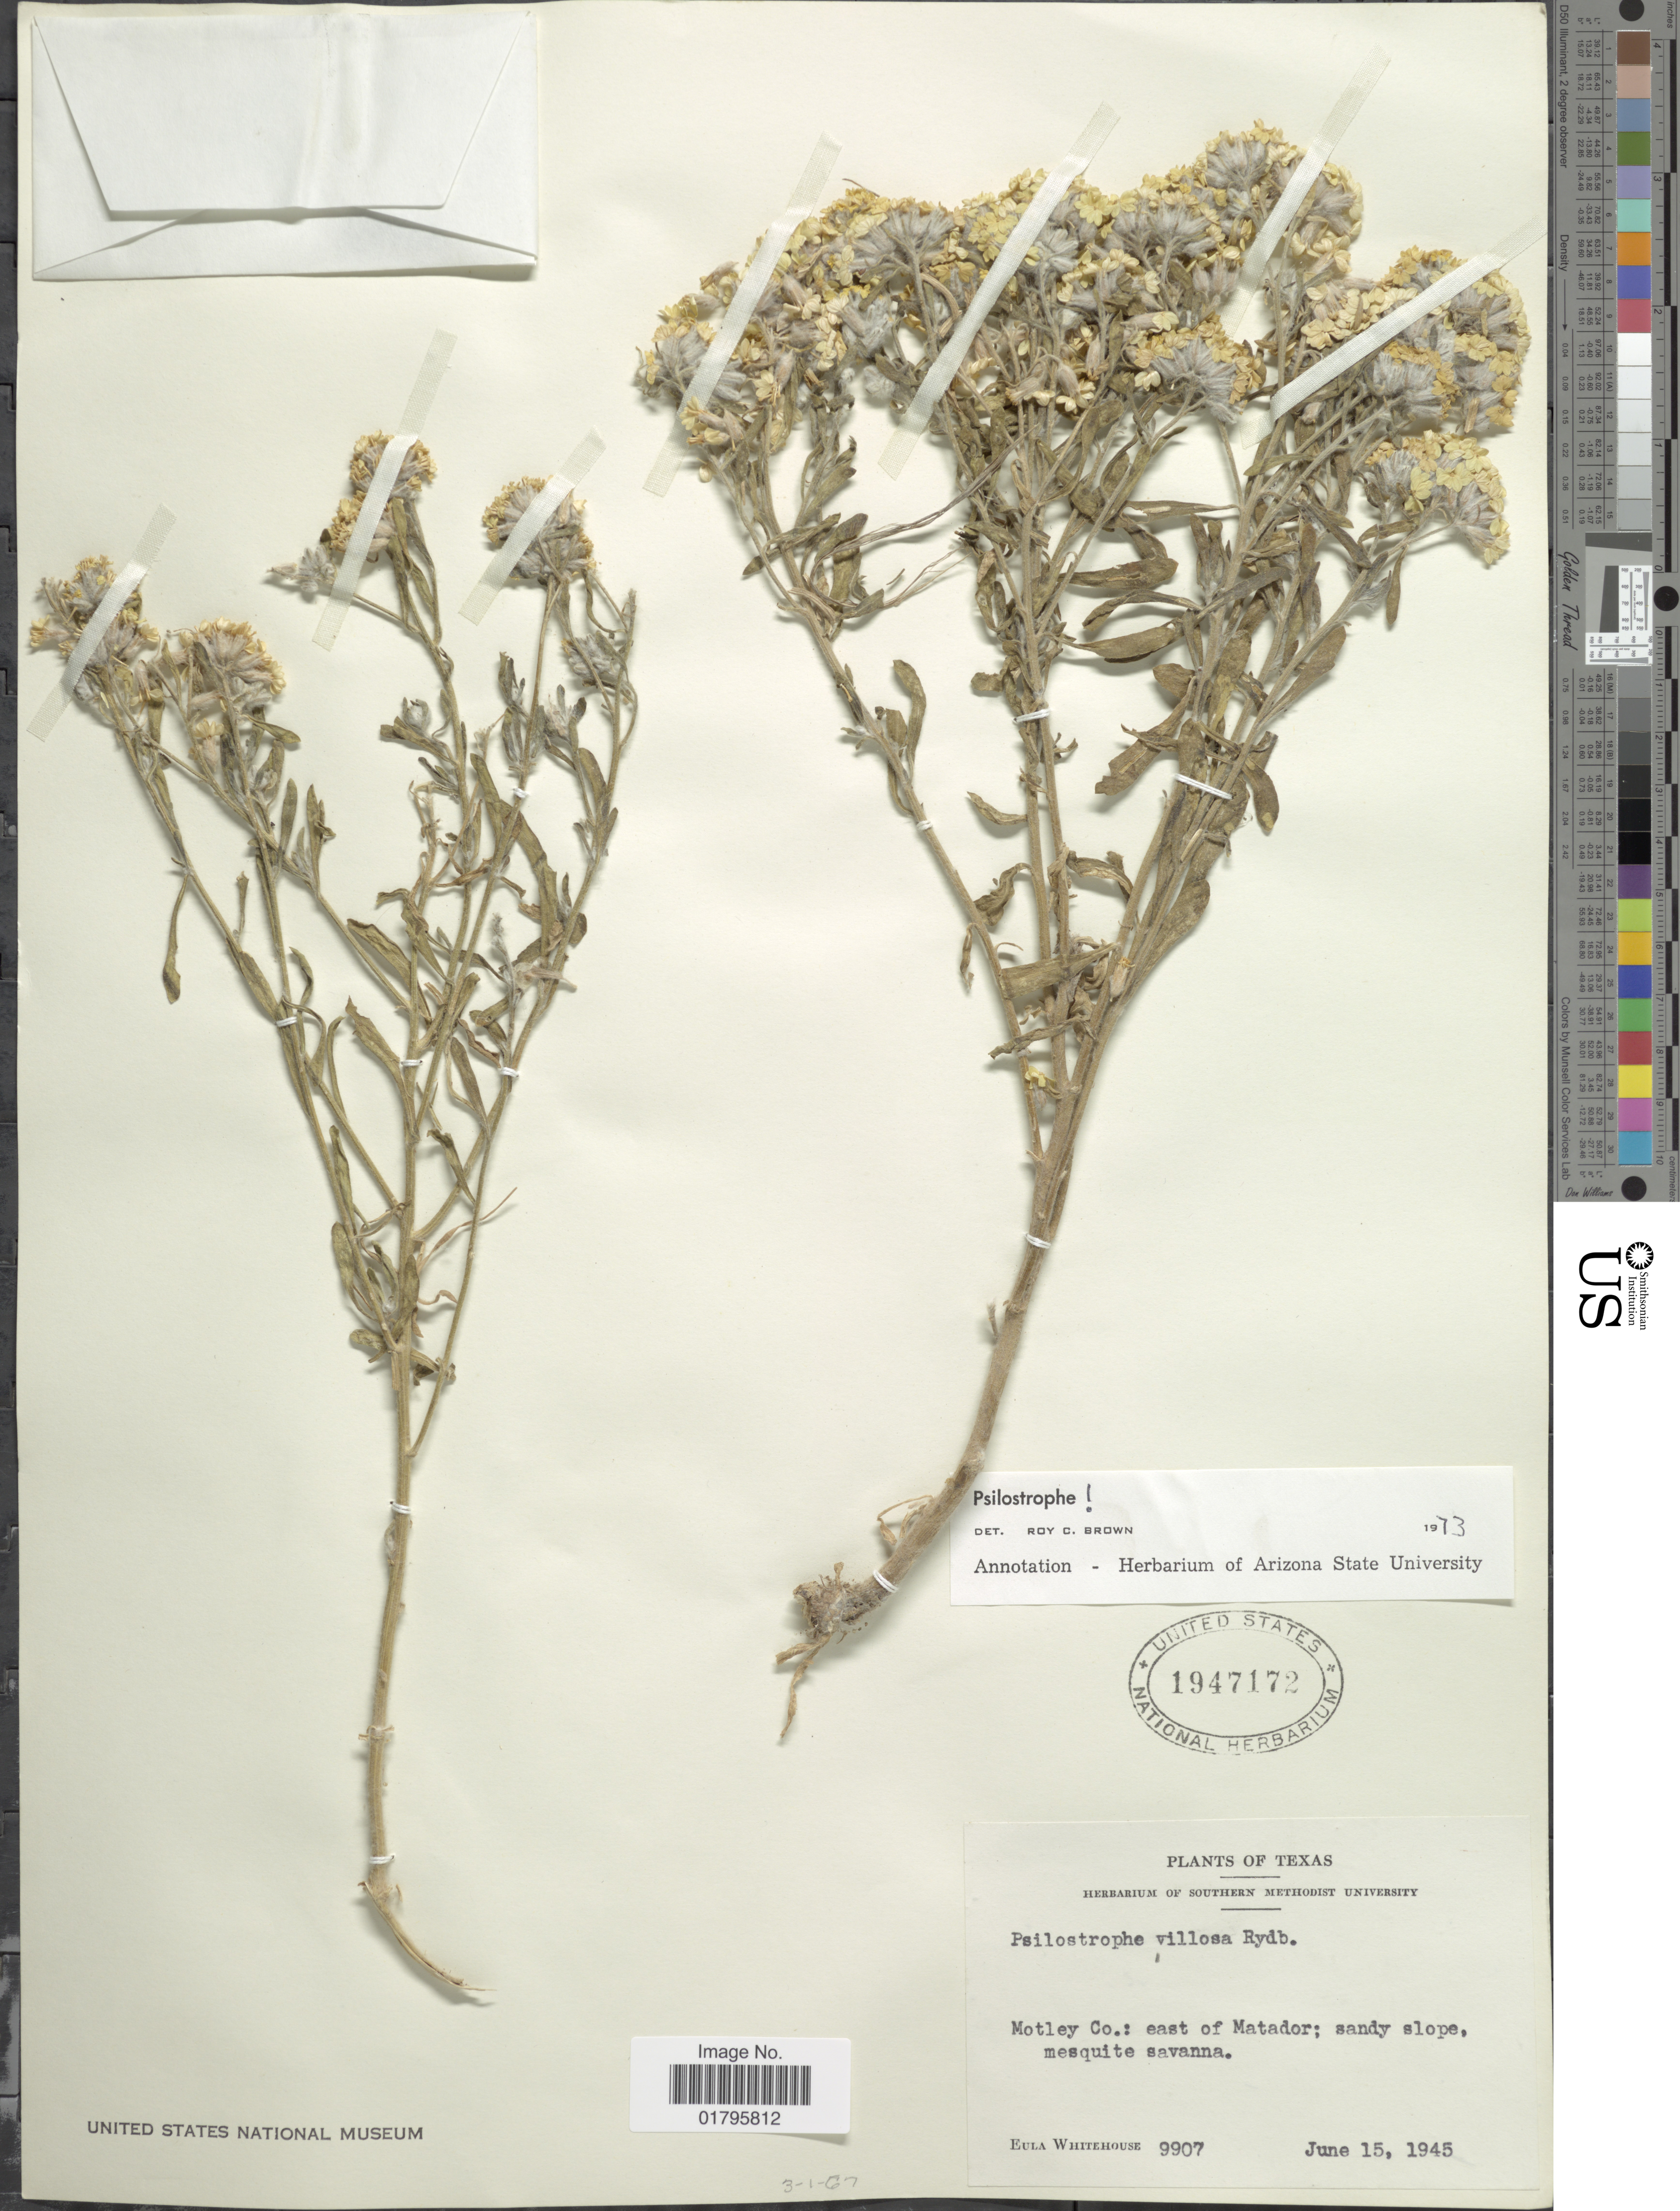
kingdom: Plantae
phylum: Tracheophyta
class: Magnoliopsida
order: Asterales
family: Asteraceae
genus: Psilostrophe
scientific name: Psilostrophe villosa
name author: Rydb. ex Britton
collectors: E. Whitehouse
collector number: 9907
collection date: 1945-06-15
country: United States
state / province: Texas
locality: Motley Co.: east of Matador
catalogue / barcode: US 1947172